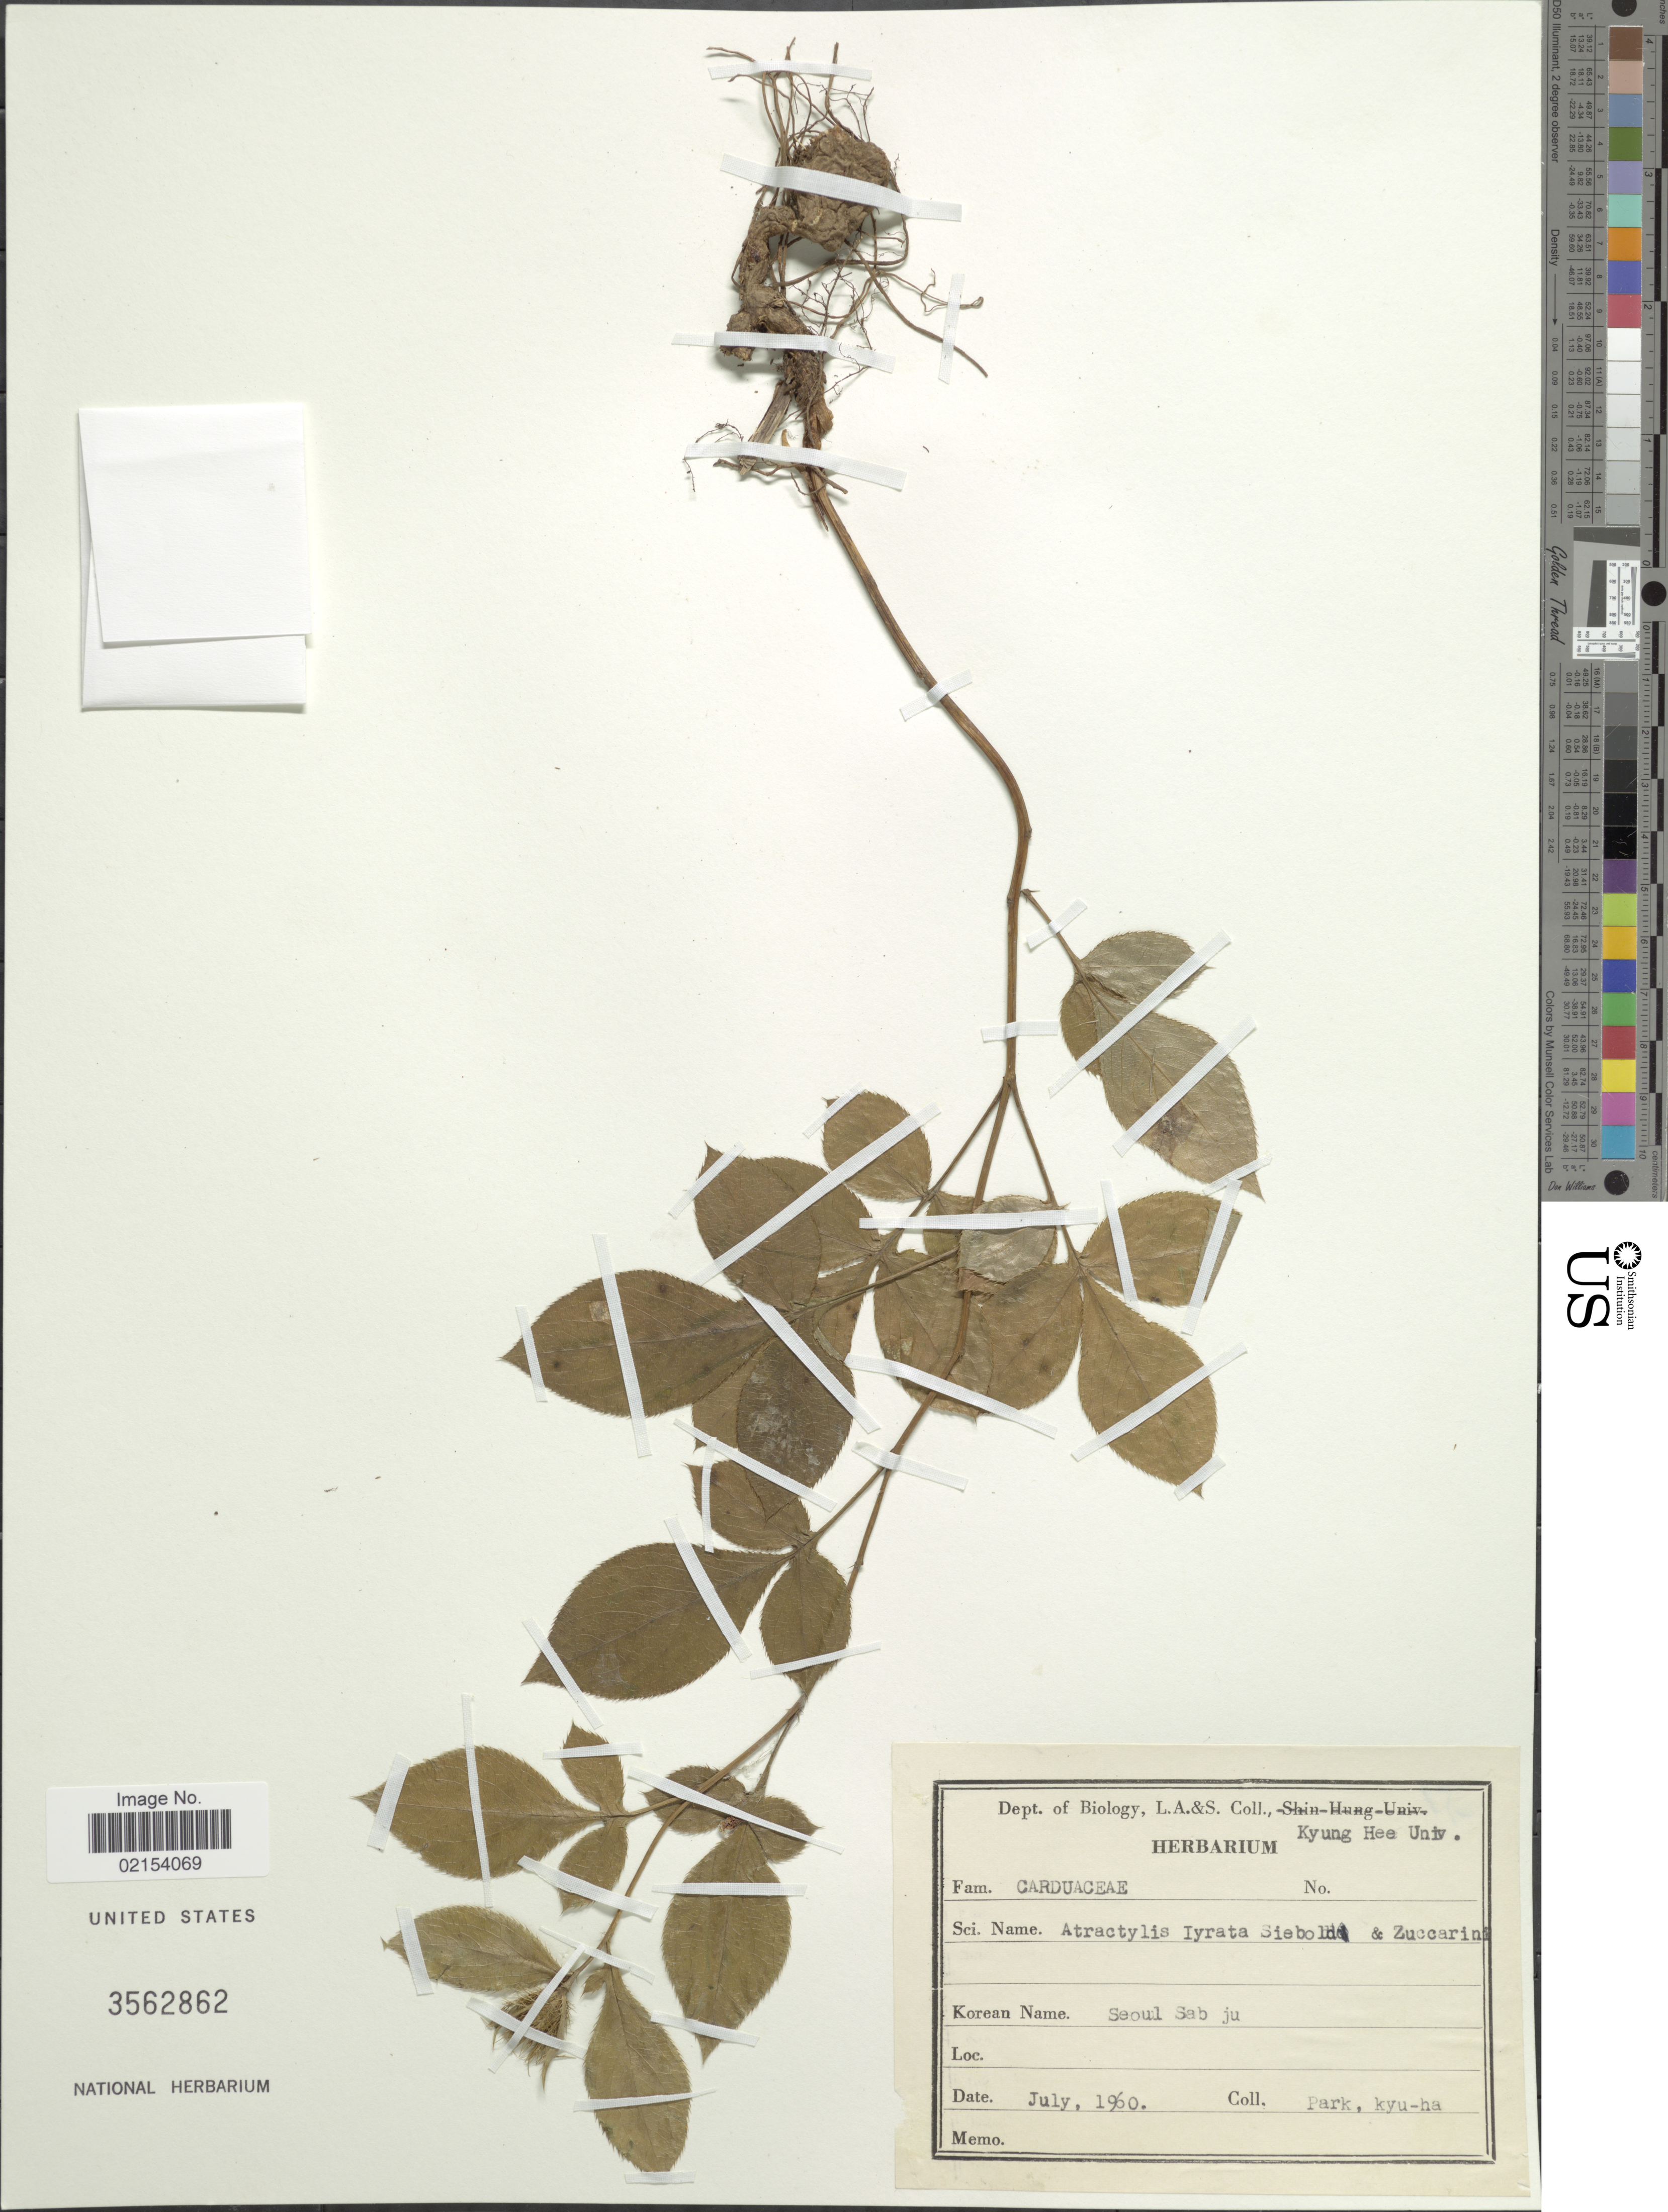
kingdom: Plantae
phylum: Tracheophyta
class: Magnoliopsida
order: Asterales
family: Asteraceae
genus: Atractylodes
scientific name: Atractylodes lancea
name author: (Thunb.) DC.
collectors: K. Park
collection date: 1960-07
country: South Korea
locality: Seoul Sab ju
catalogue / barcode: US 3562862